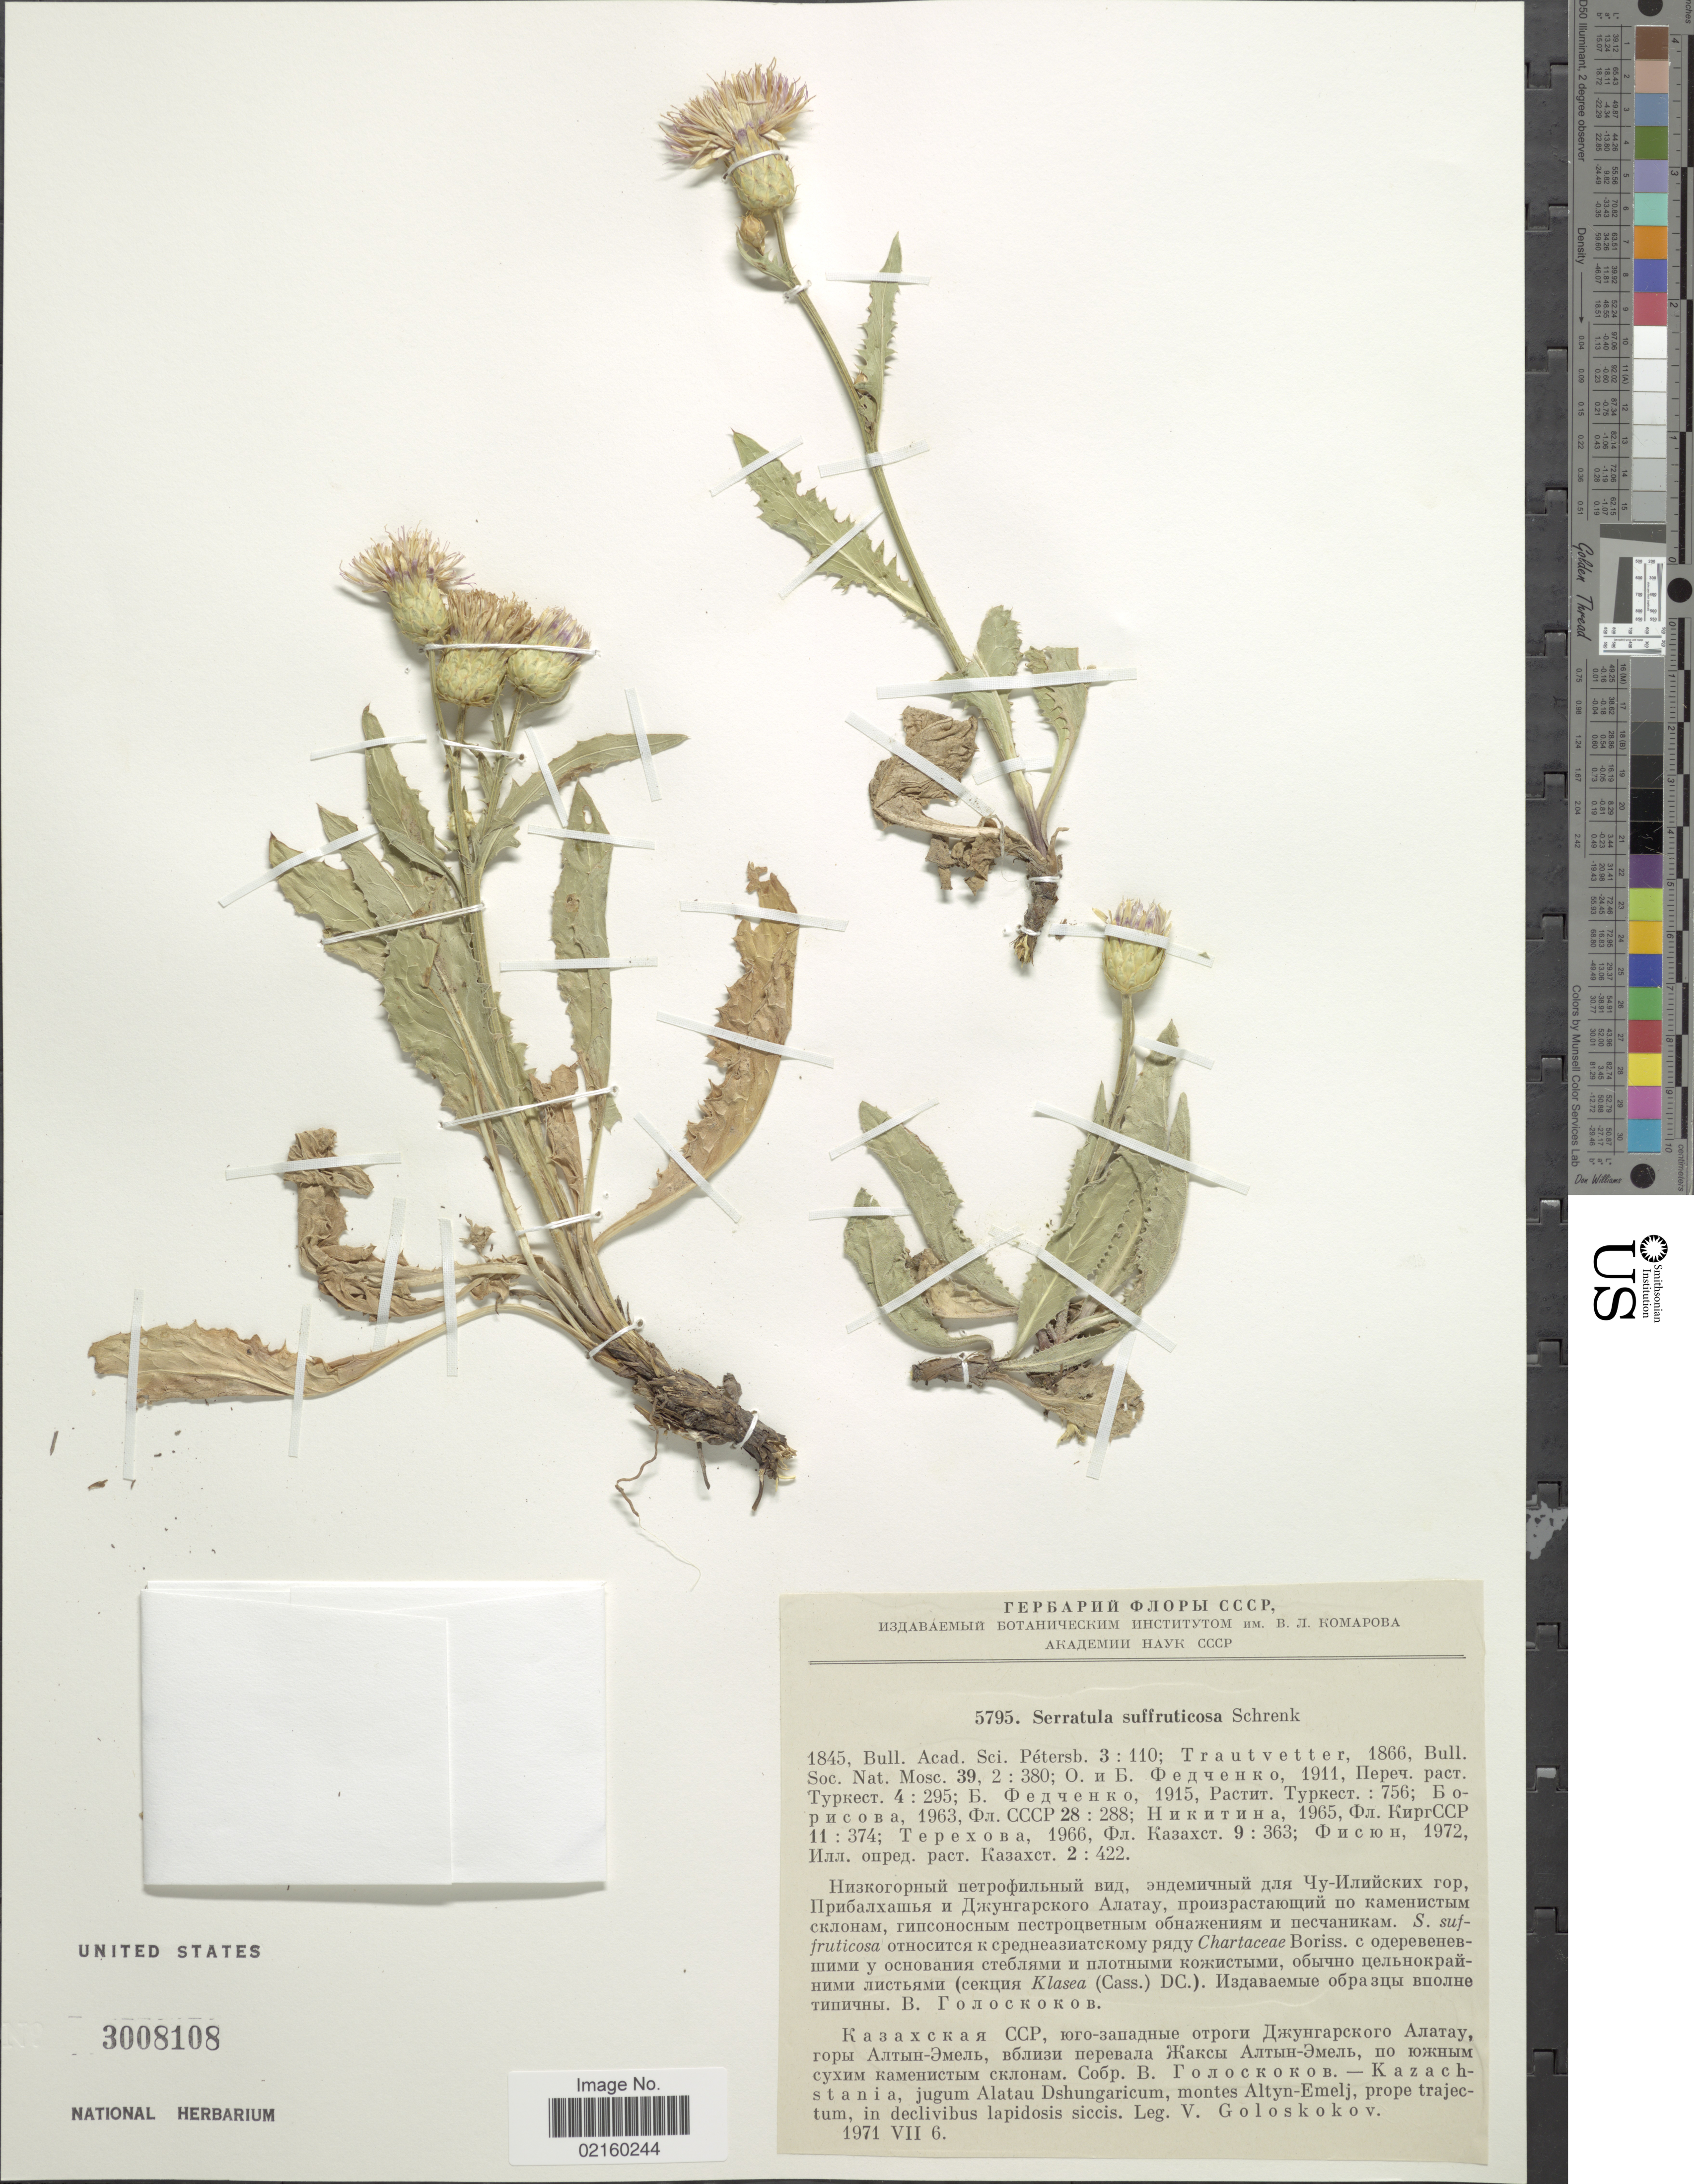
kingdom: Plantae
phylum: Tracheophyta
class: Magnoliopsida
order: Asterales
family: Asteraceae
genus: Serratula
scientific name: Serratula suffruticosa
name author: Schrenk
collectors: V. P. Goloskokov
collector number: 5795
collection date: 1971-07-06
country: Kazakhstan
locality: Kazachstania, jugum Alatau Dshungaricum, montes Altyn-Emelj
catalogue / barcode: US 3008108